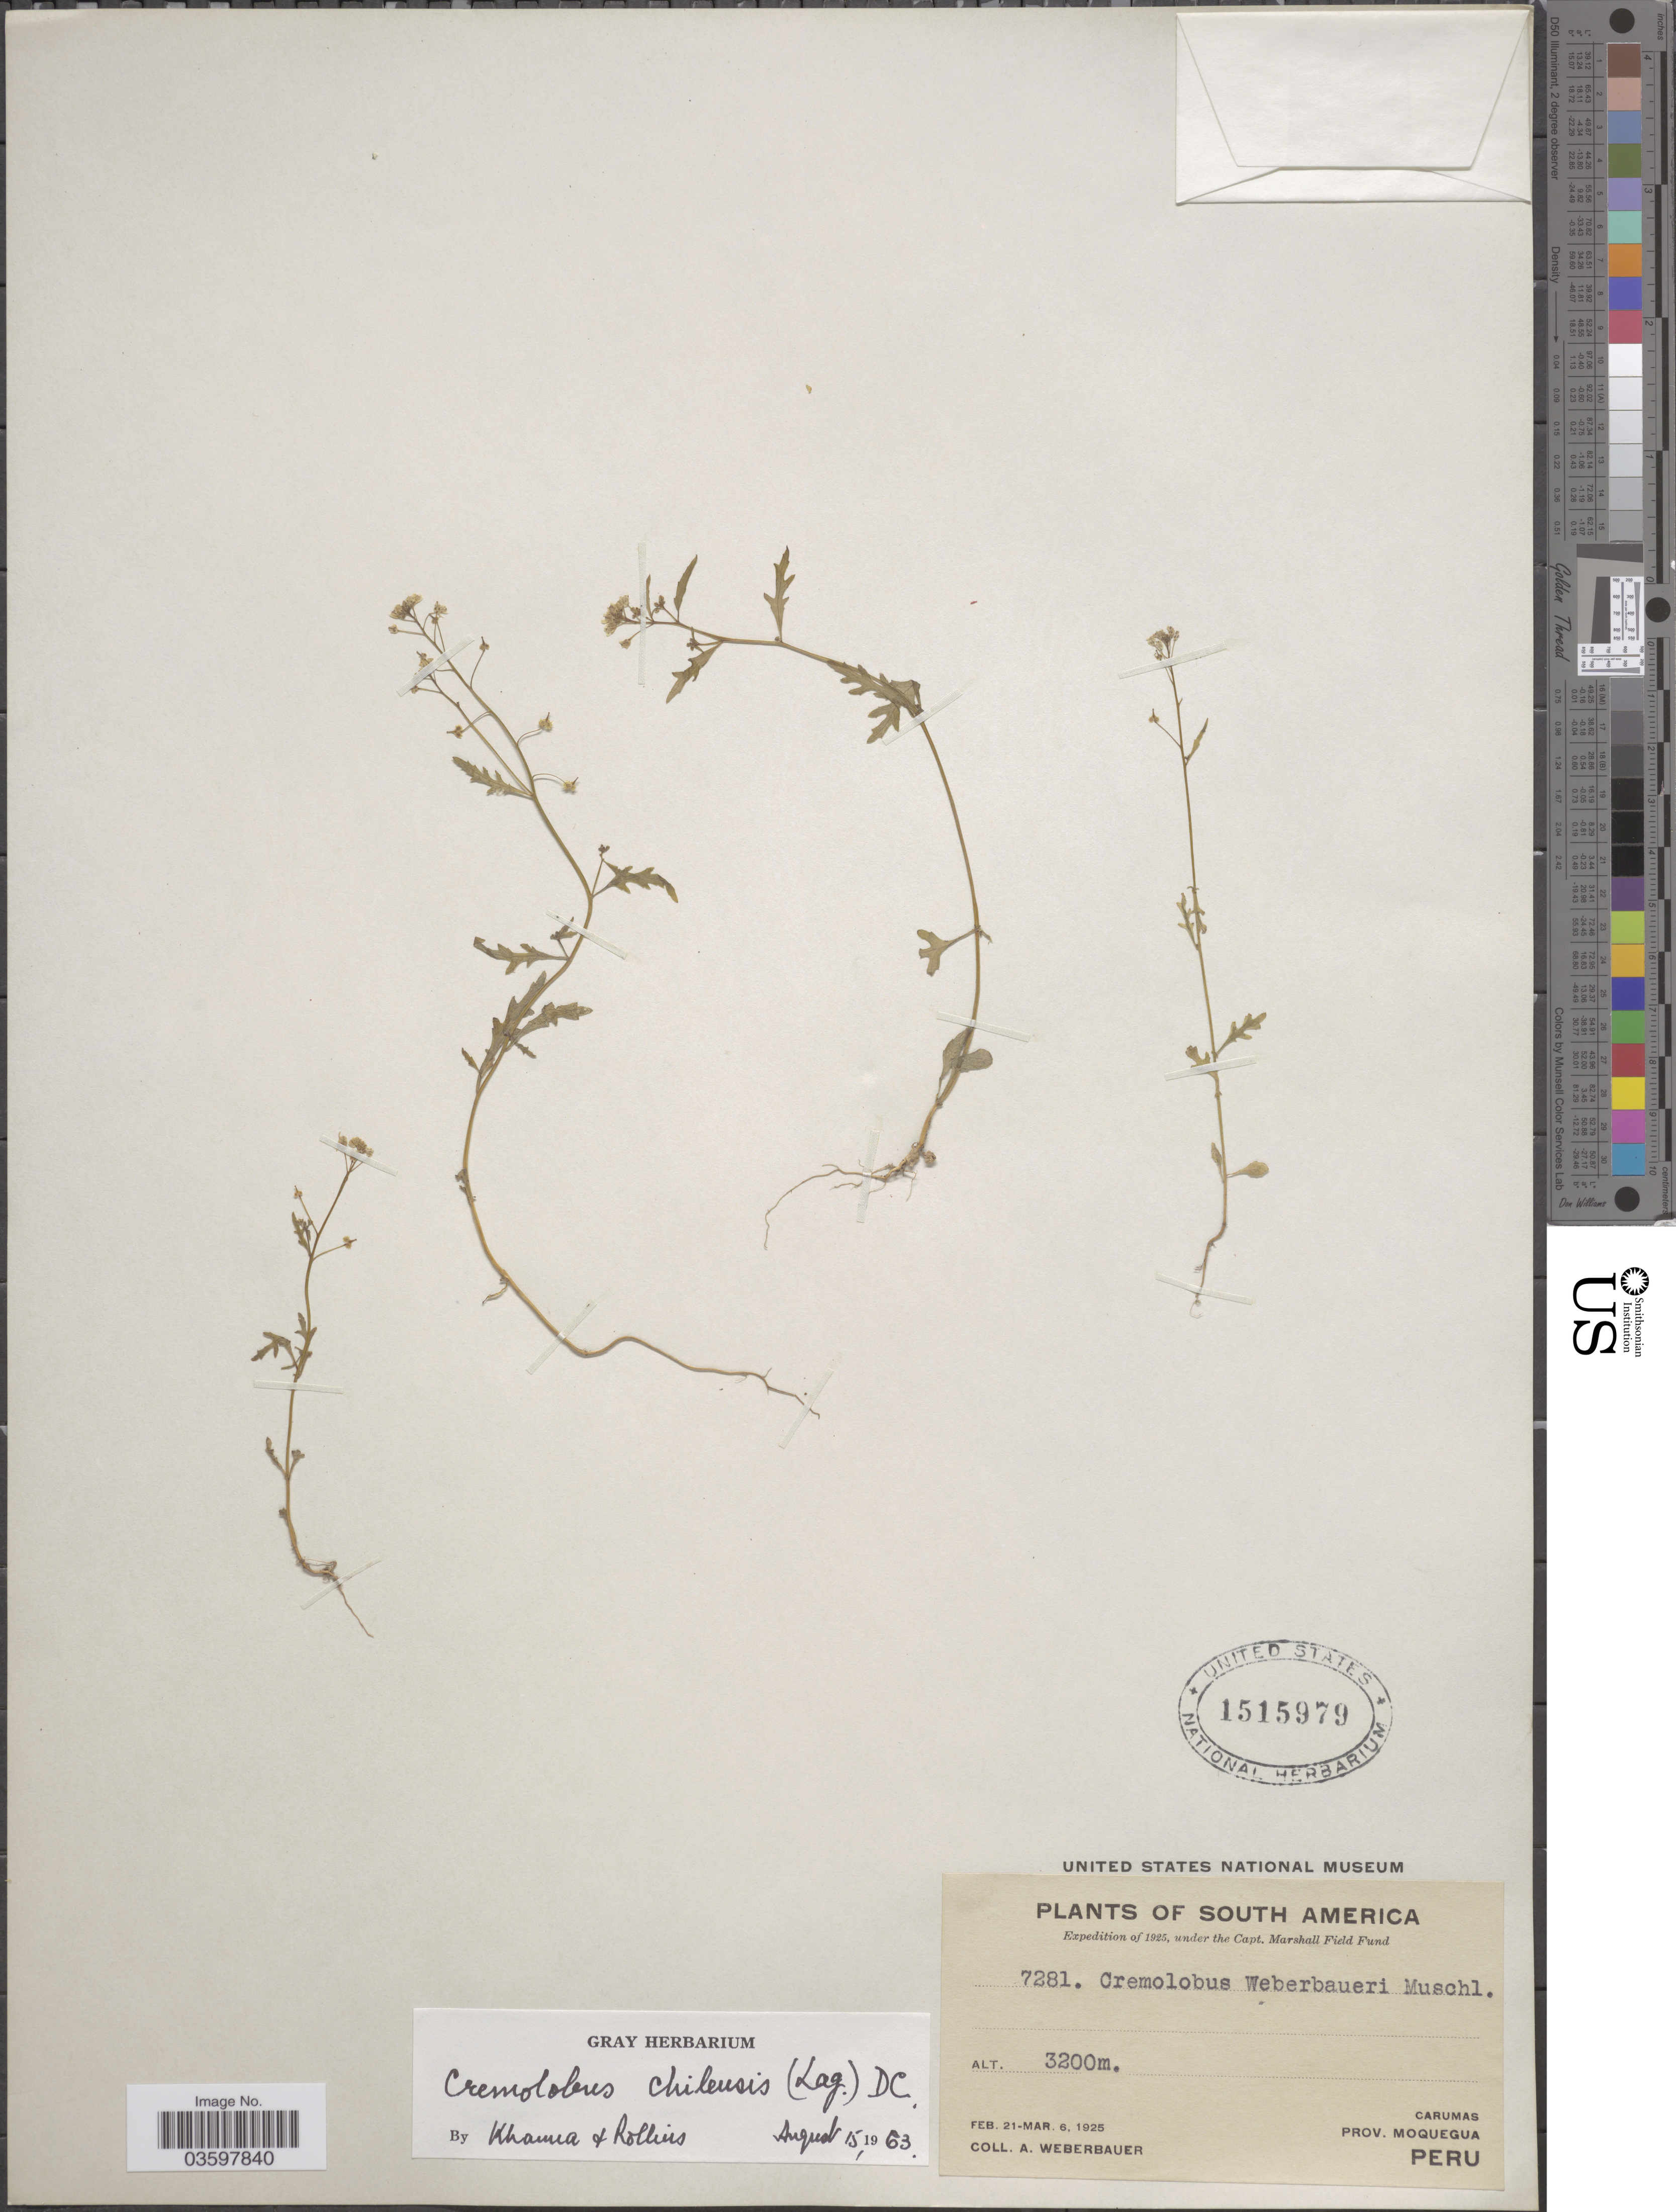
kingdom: Plantae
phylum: Tracheophyta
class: Magnoliopsida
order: Brassicales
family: Brassicaceae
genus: Cremolobus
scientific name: Cremolobus chilensis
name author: (Lag.) DC.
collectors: A. Weberbauer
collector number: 7281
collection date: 1925-02-21/1925-03-06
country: Peru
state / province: Moquegua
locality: Carumas.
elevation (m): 3200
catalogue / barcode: US 1515979